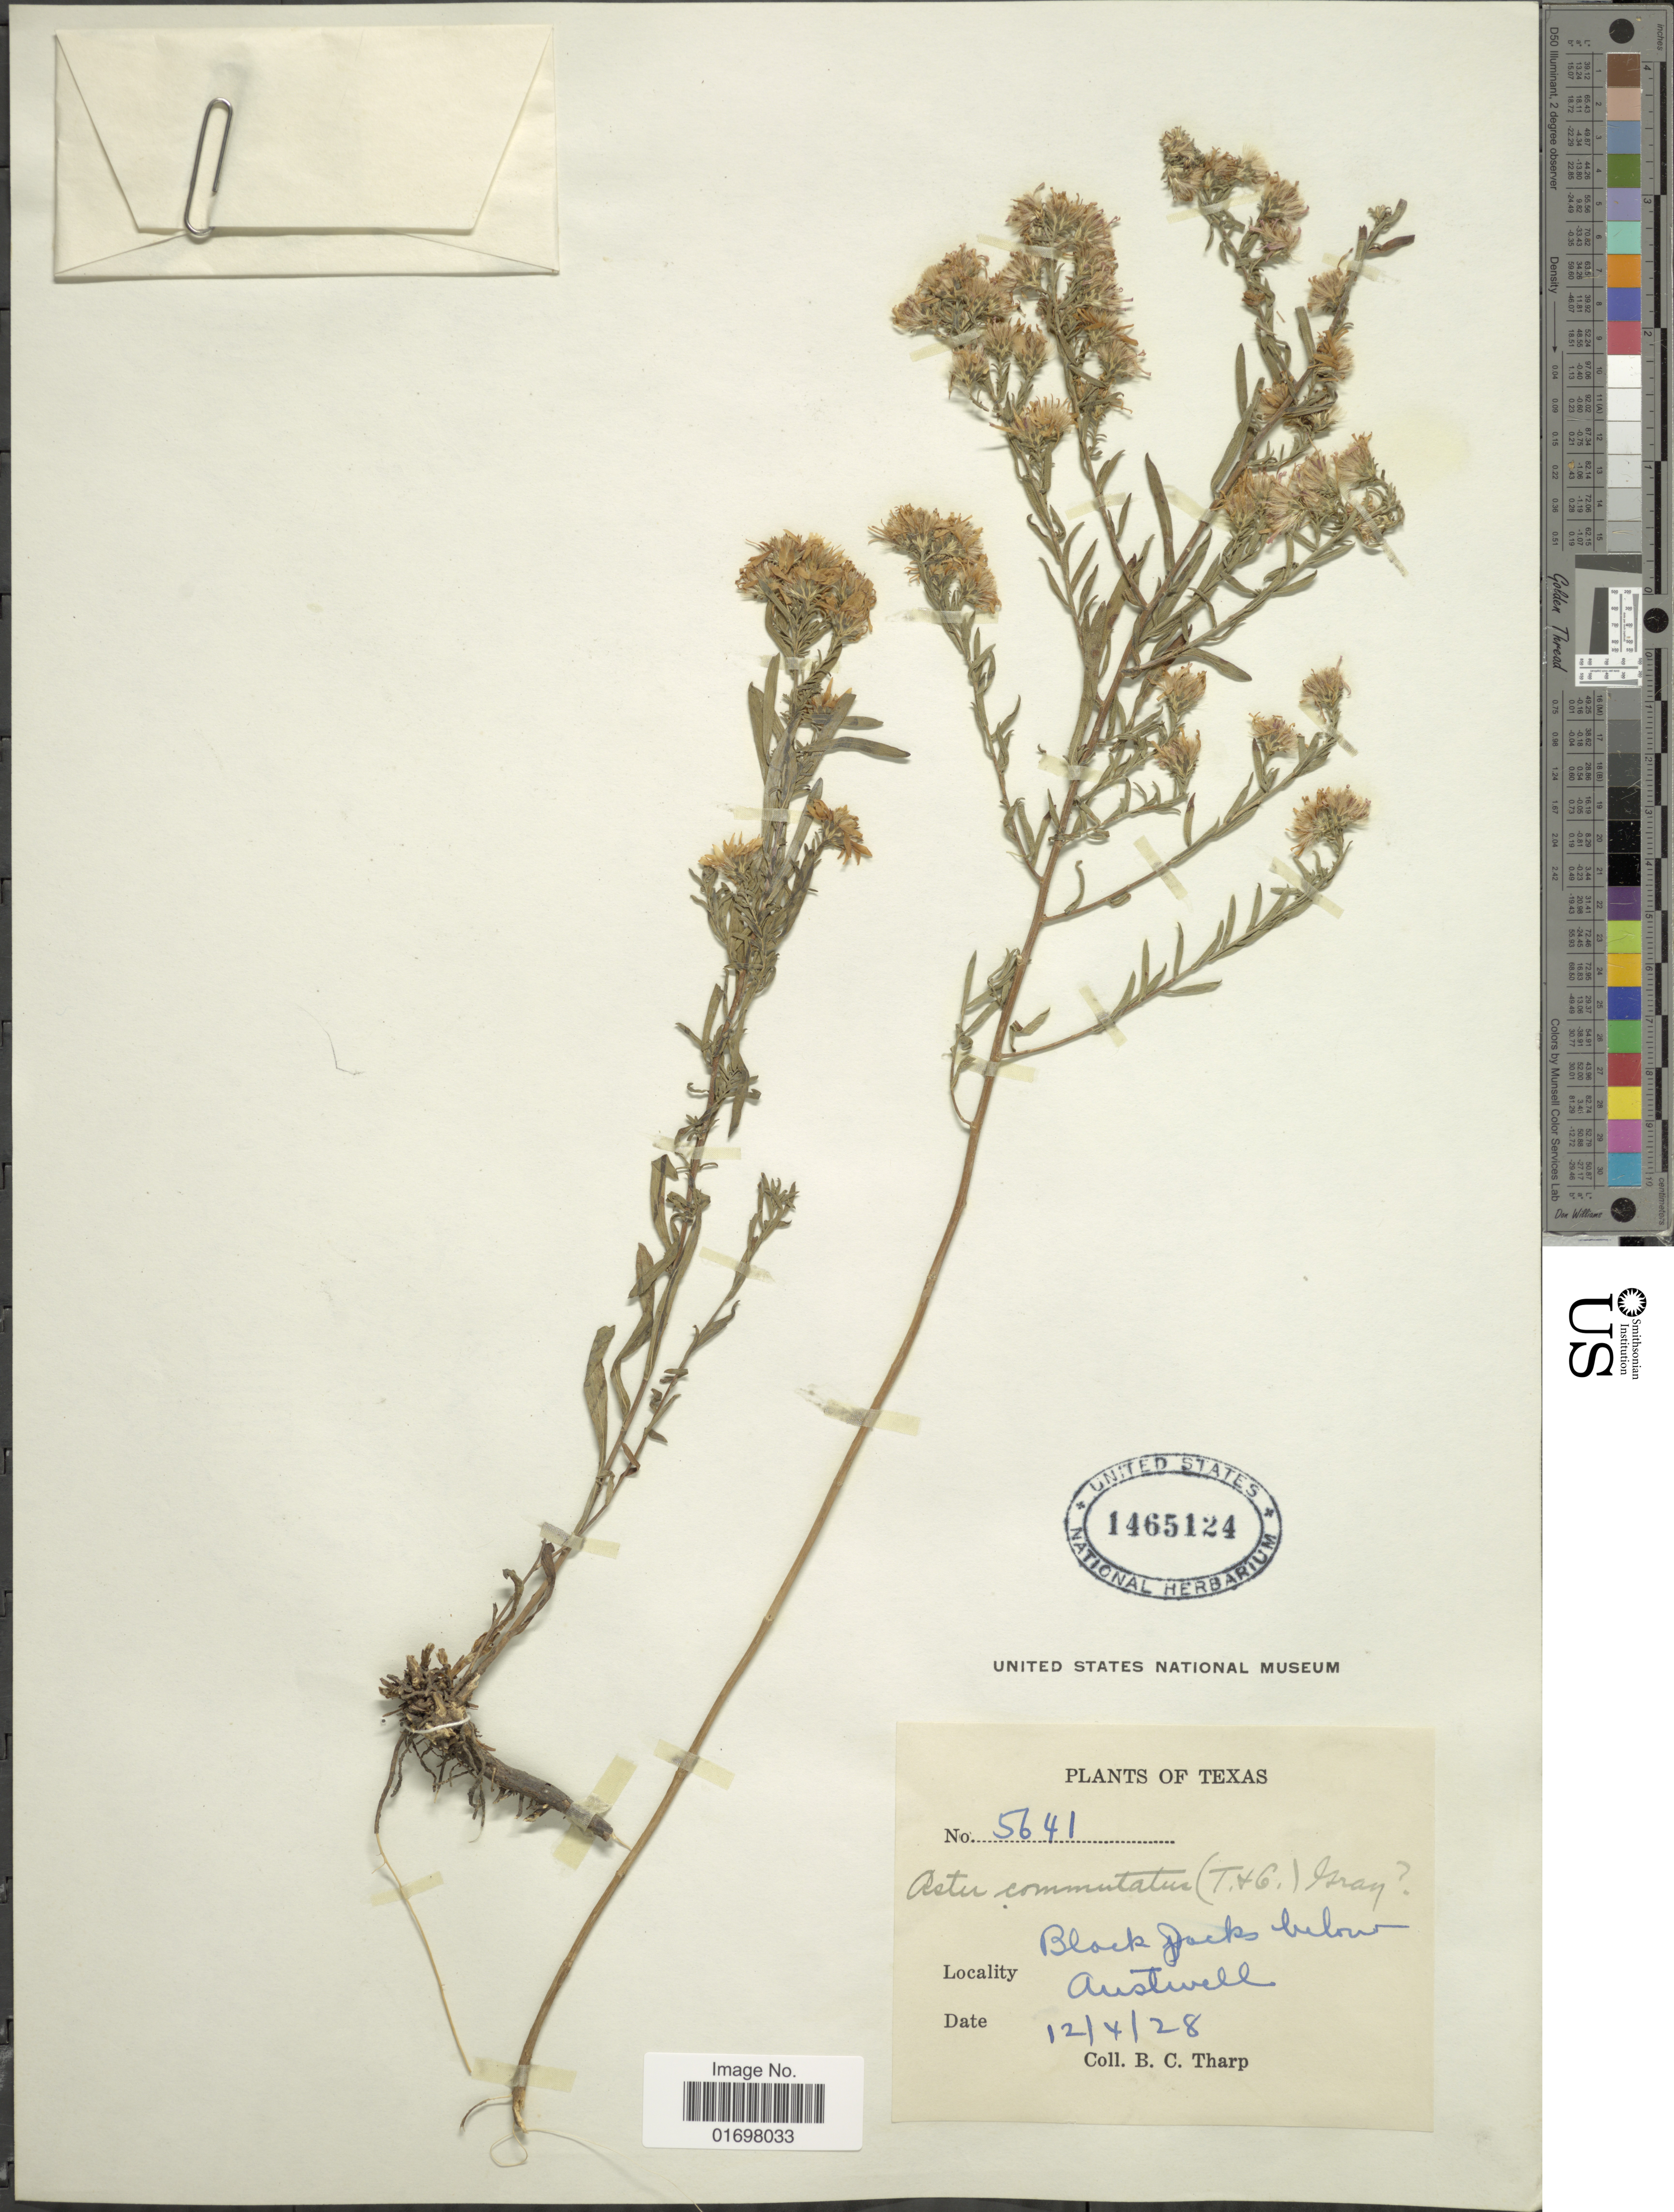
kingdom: Plantae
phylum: Tracheophyta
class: Magnoliopsida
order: Asterales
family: Asteraceae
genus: Symphyotrichum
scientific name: Symphyotrichum falcatum var. commutatum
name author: (Torr. & A. Gray) G.L. Nesom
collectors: B. C. Tharp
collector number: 5641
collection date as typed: Transcribed d/m/y: 12/4/28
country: United States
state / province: Texas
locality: Block Jacks below Austwell.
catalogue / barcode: US 1465124